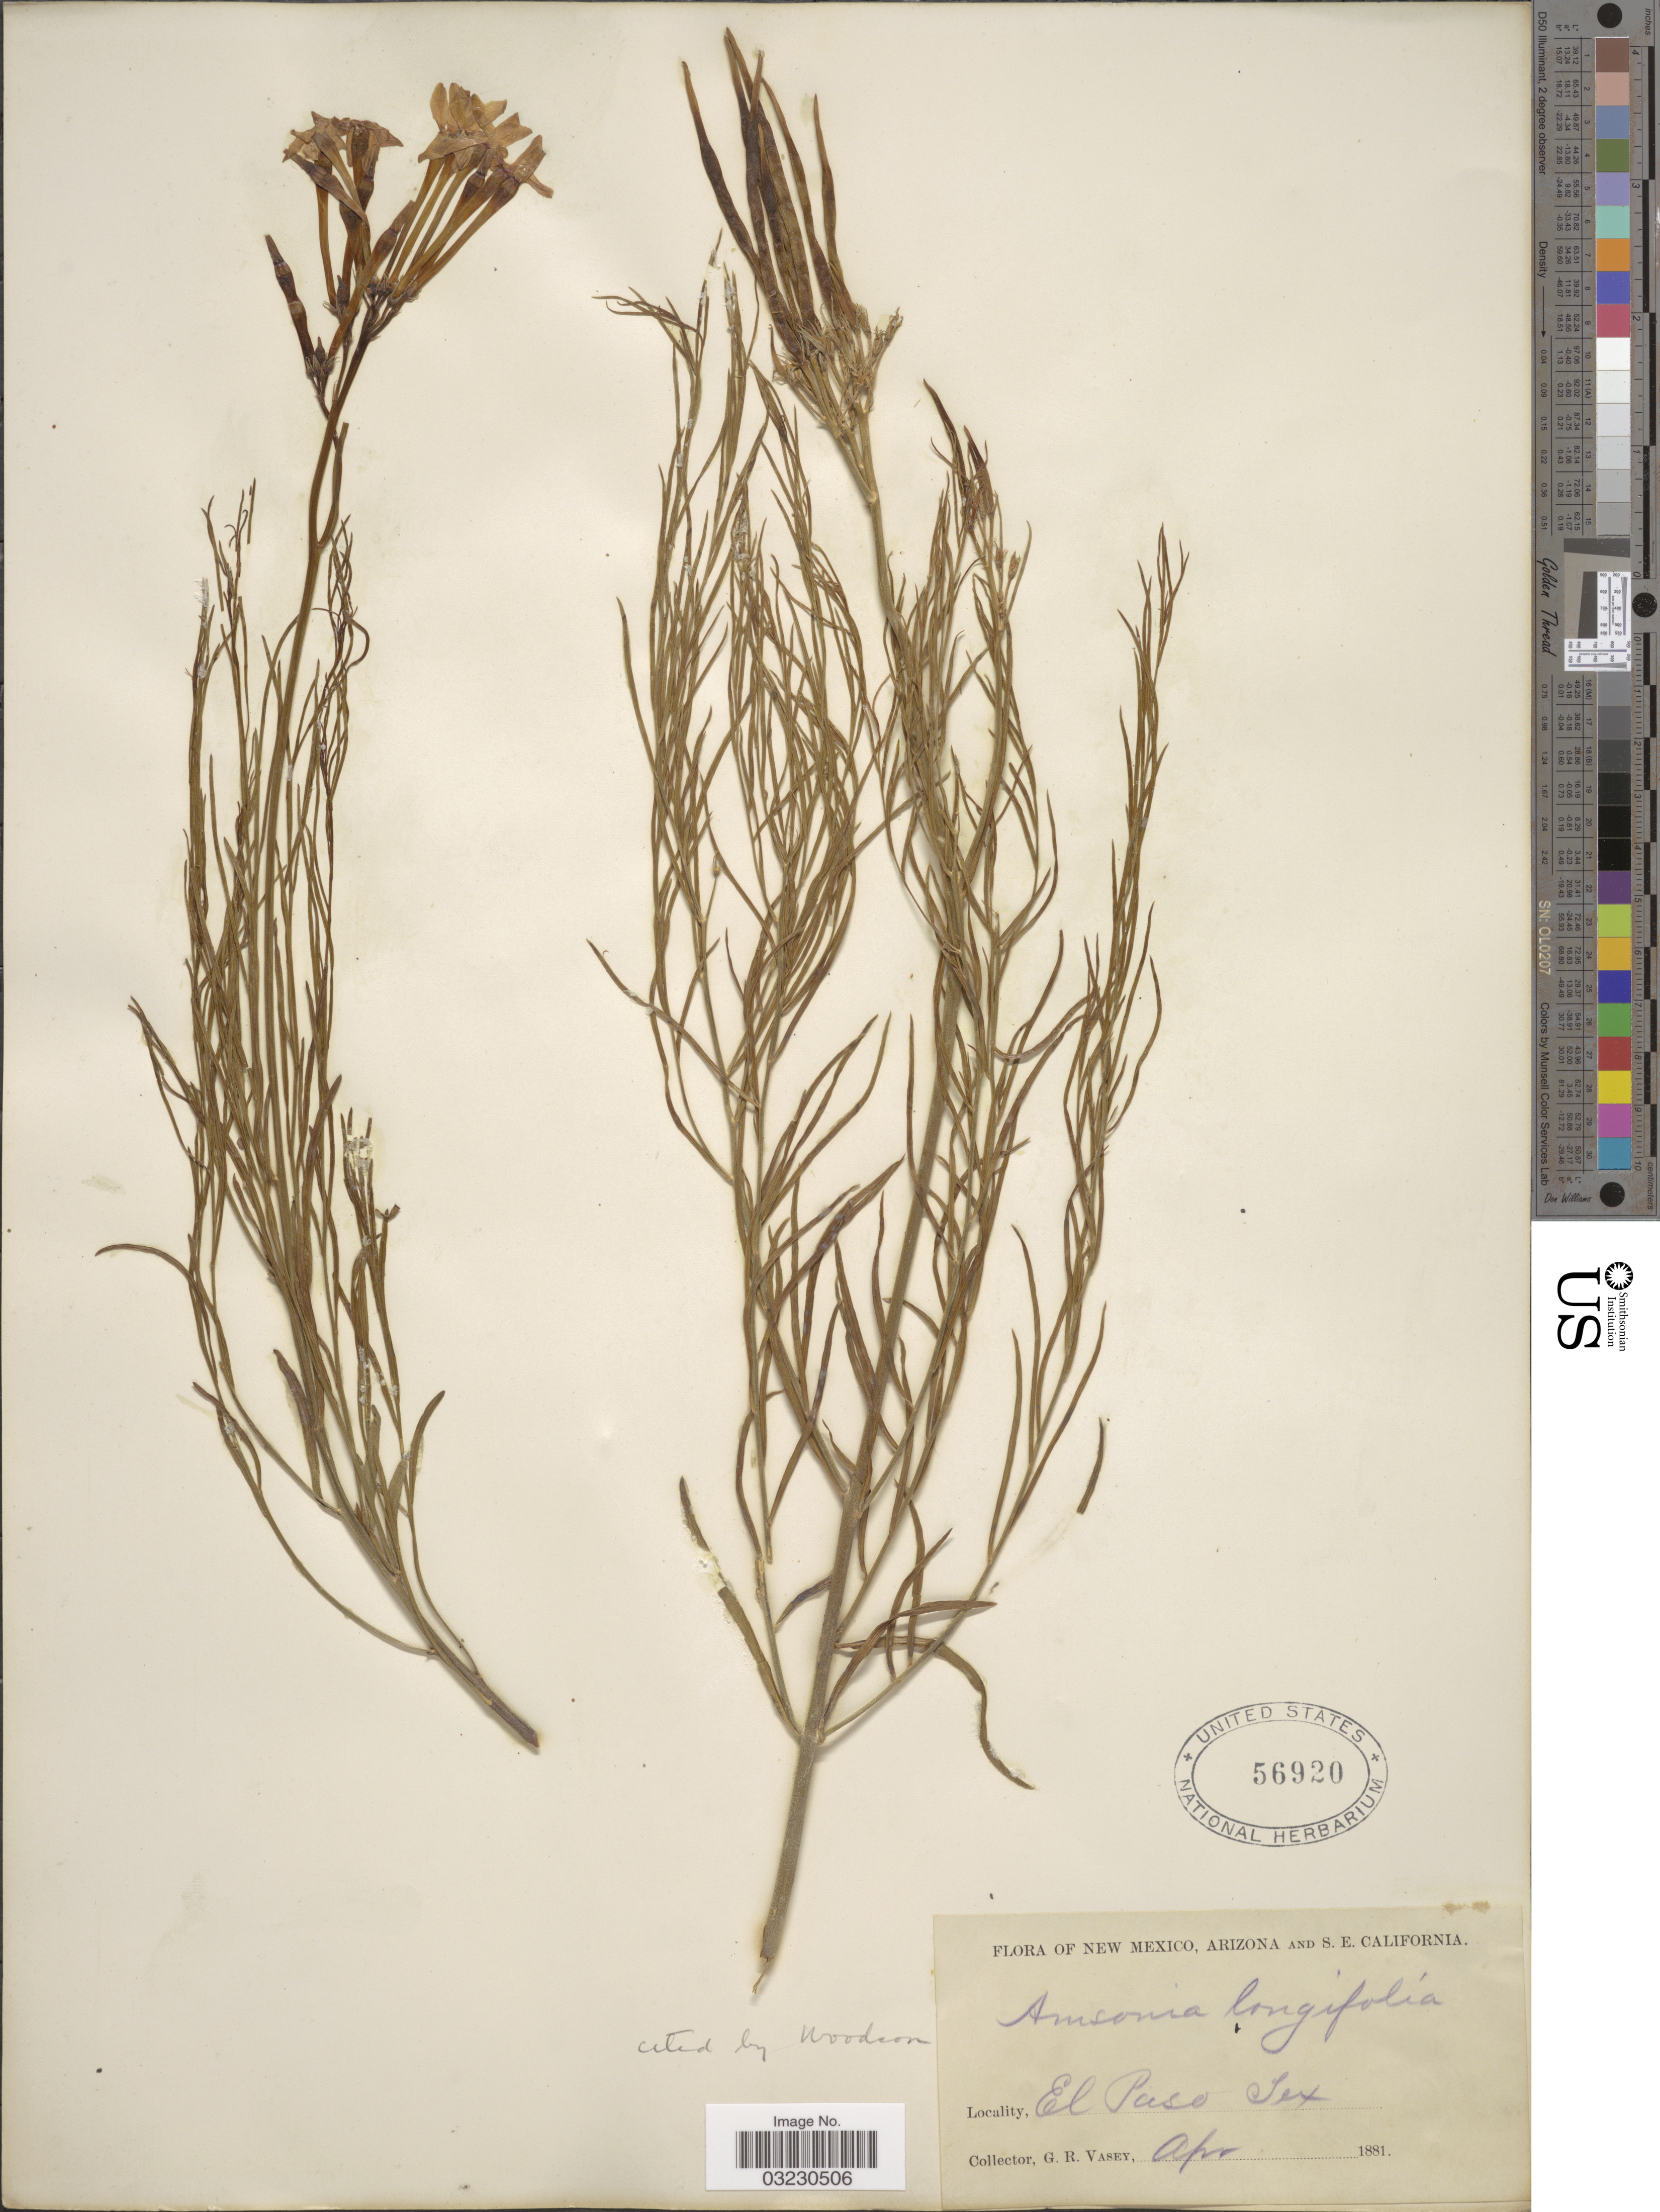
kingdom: Plantae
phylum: Tracheophyta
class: Magnoliopsida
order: Gentianales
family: Apocynaceae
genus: Amsonia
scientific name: Amsonia longiflora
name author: Torr.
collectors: G. R. Vasey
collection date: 1881-04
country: United States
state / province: Texas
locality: El Paso.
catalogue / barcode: US 56920